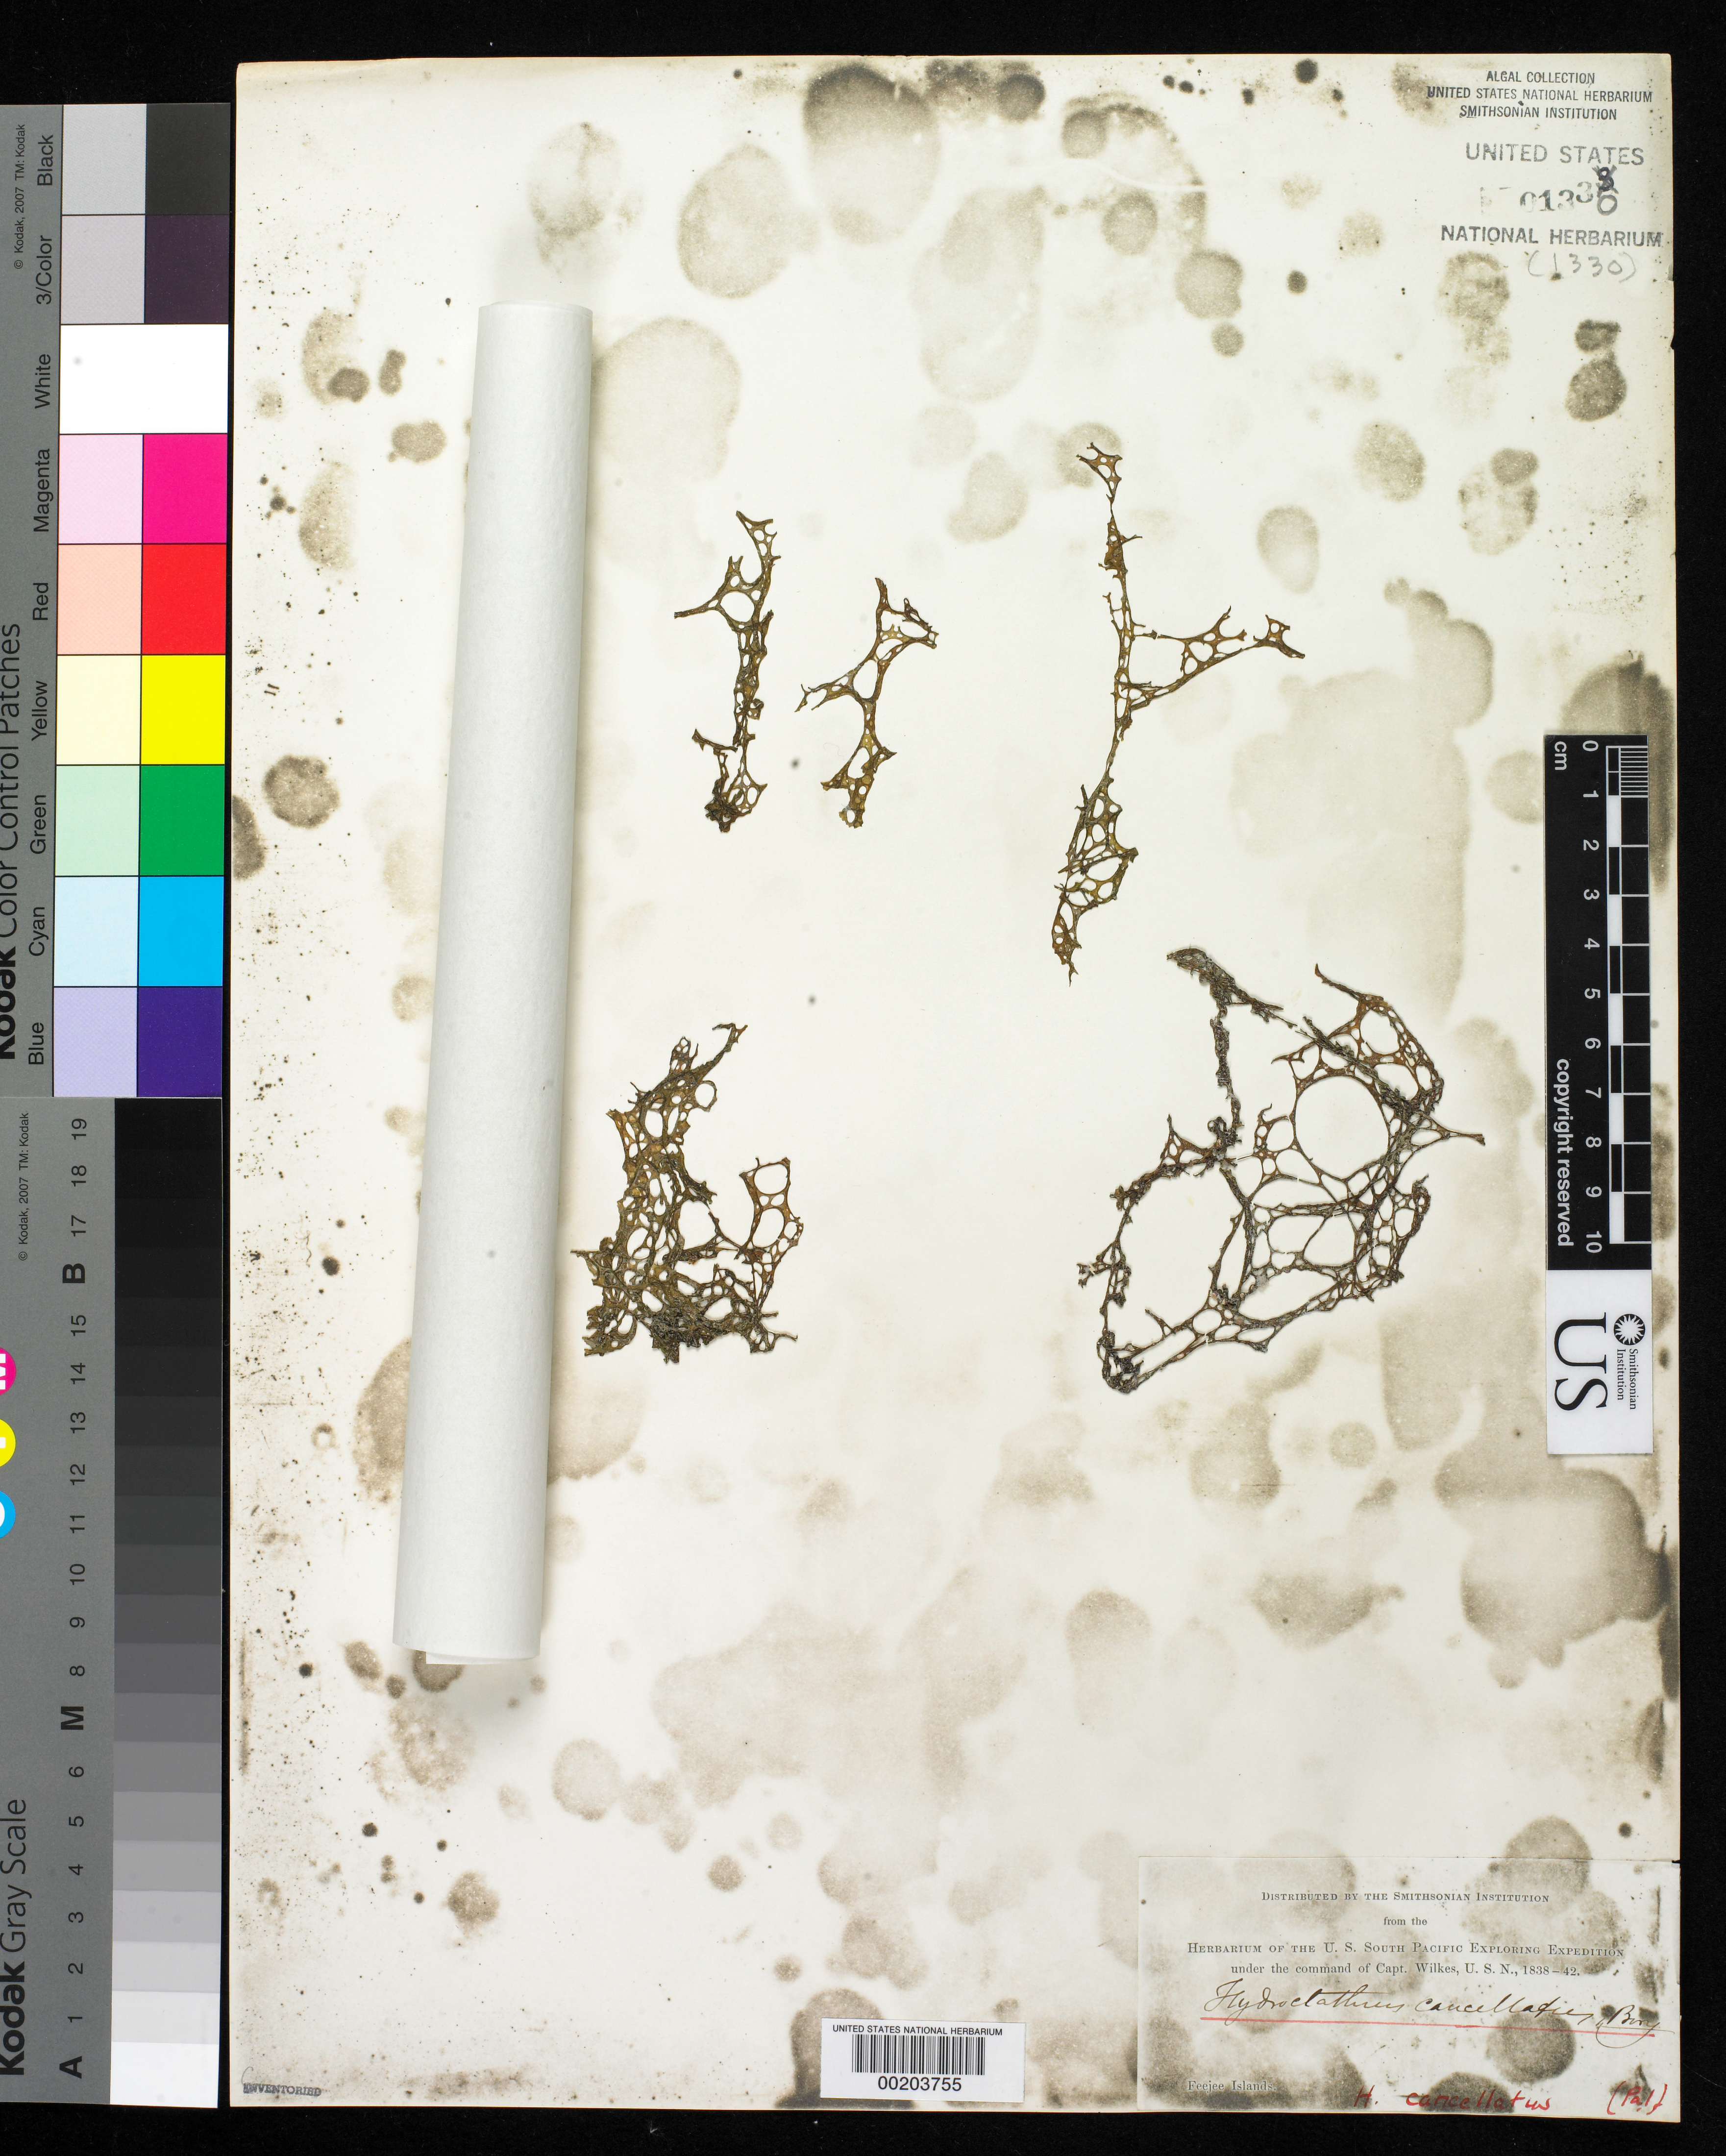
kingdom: Chromista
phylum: Ochrophyta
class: Phaeophyceae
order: Scytosiphonales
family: Scytosiphonaceae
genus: Hydroclathrus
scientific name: Hydroclathrus cancellatus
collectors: W. D. Brackenridge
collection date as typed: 1840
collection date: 1840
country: Fiji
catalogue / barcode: US 1330